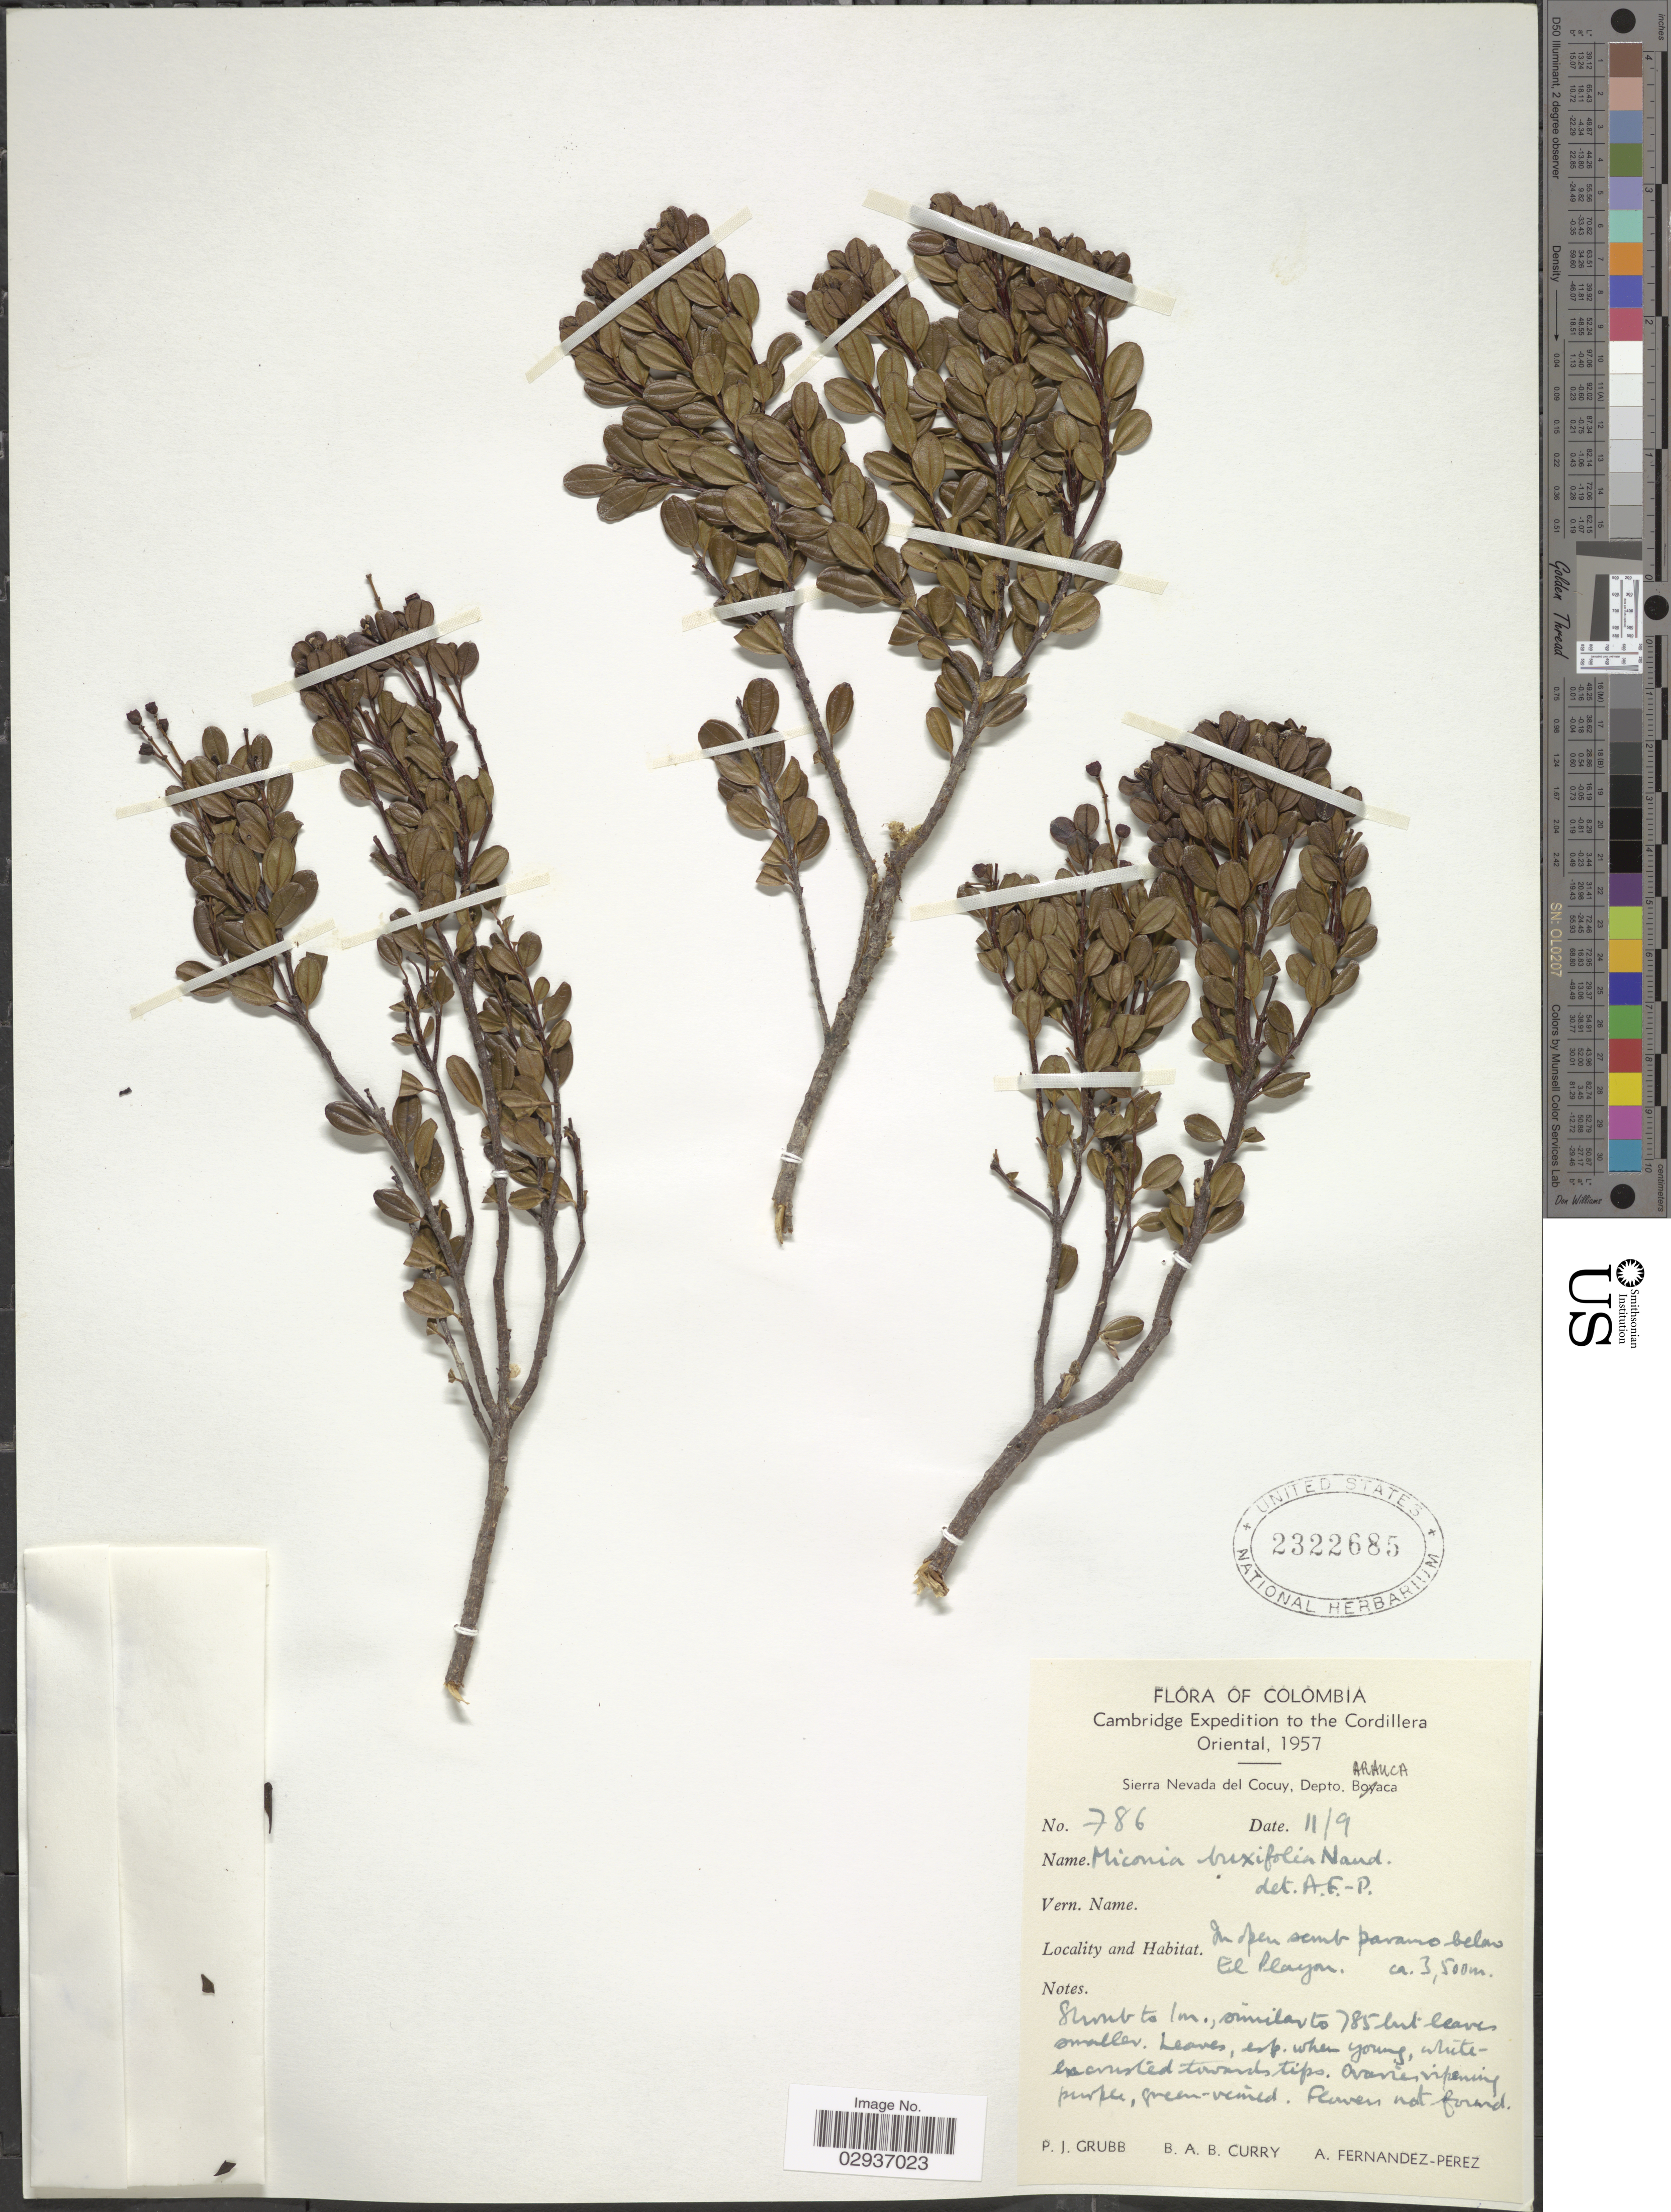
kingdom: Plantae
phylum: Tracheophyta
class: Magnoliopsida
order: Myrtales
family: Melastomataceae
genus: Miconia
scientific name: Miconia buxifolia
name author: Naudin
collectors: P. J. Grubb, B. A. B. Curry & A. Fernández-Pérez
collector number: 786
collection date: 1957-09-11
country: Colombia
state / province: Arauca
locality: Cordillera Oriental. Sierra Nevada del Cocuy, Depto. Arauca. In open semb paramo below El Playon.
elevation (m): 3500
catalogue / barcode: US 2322685